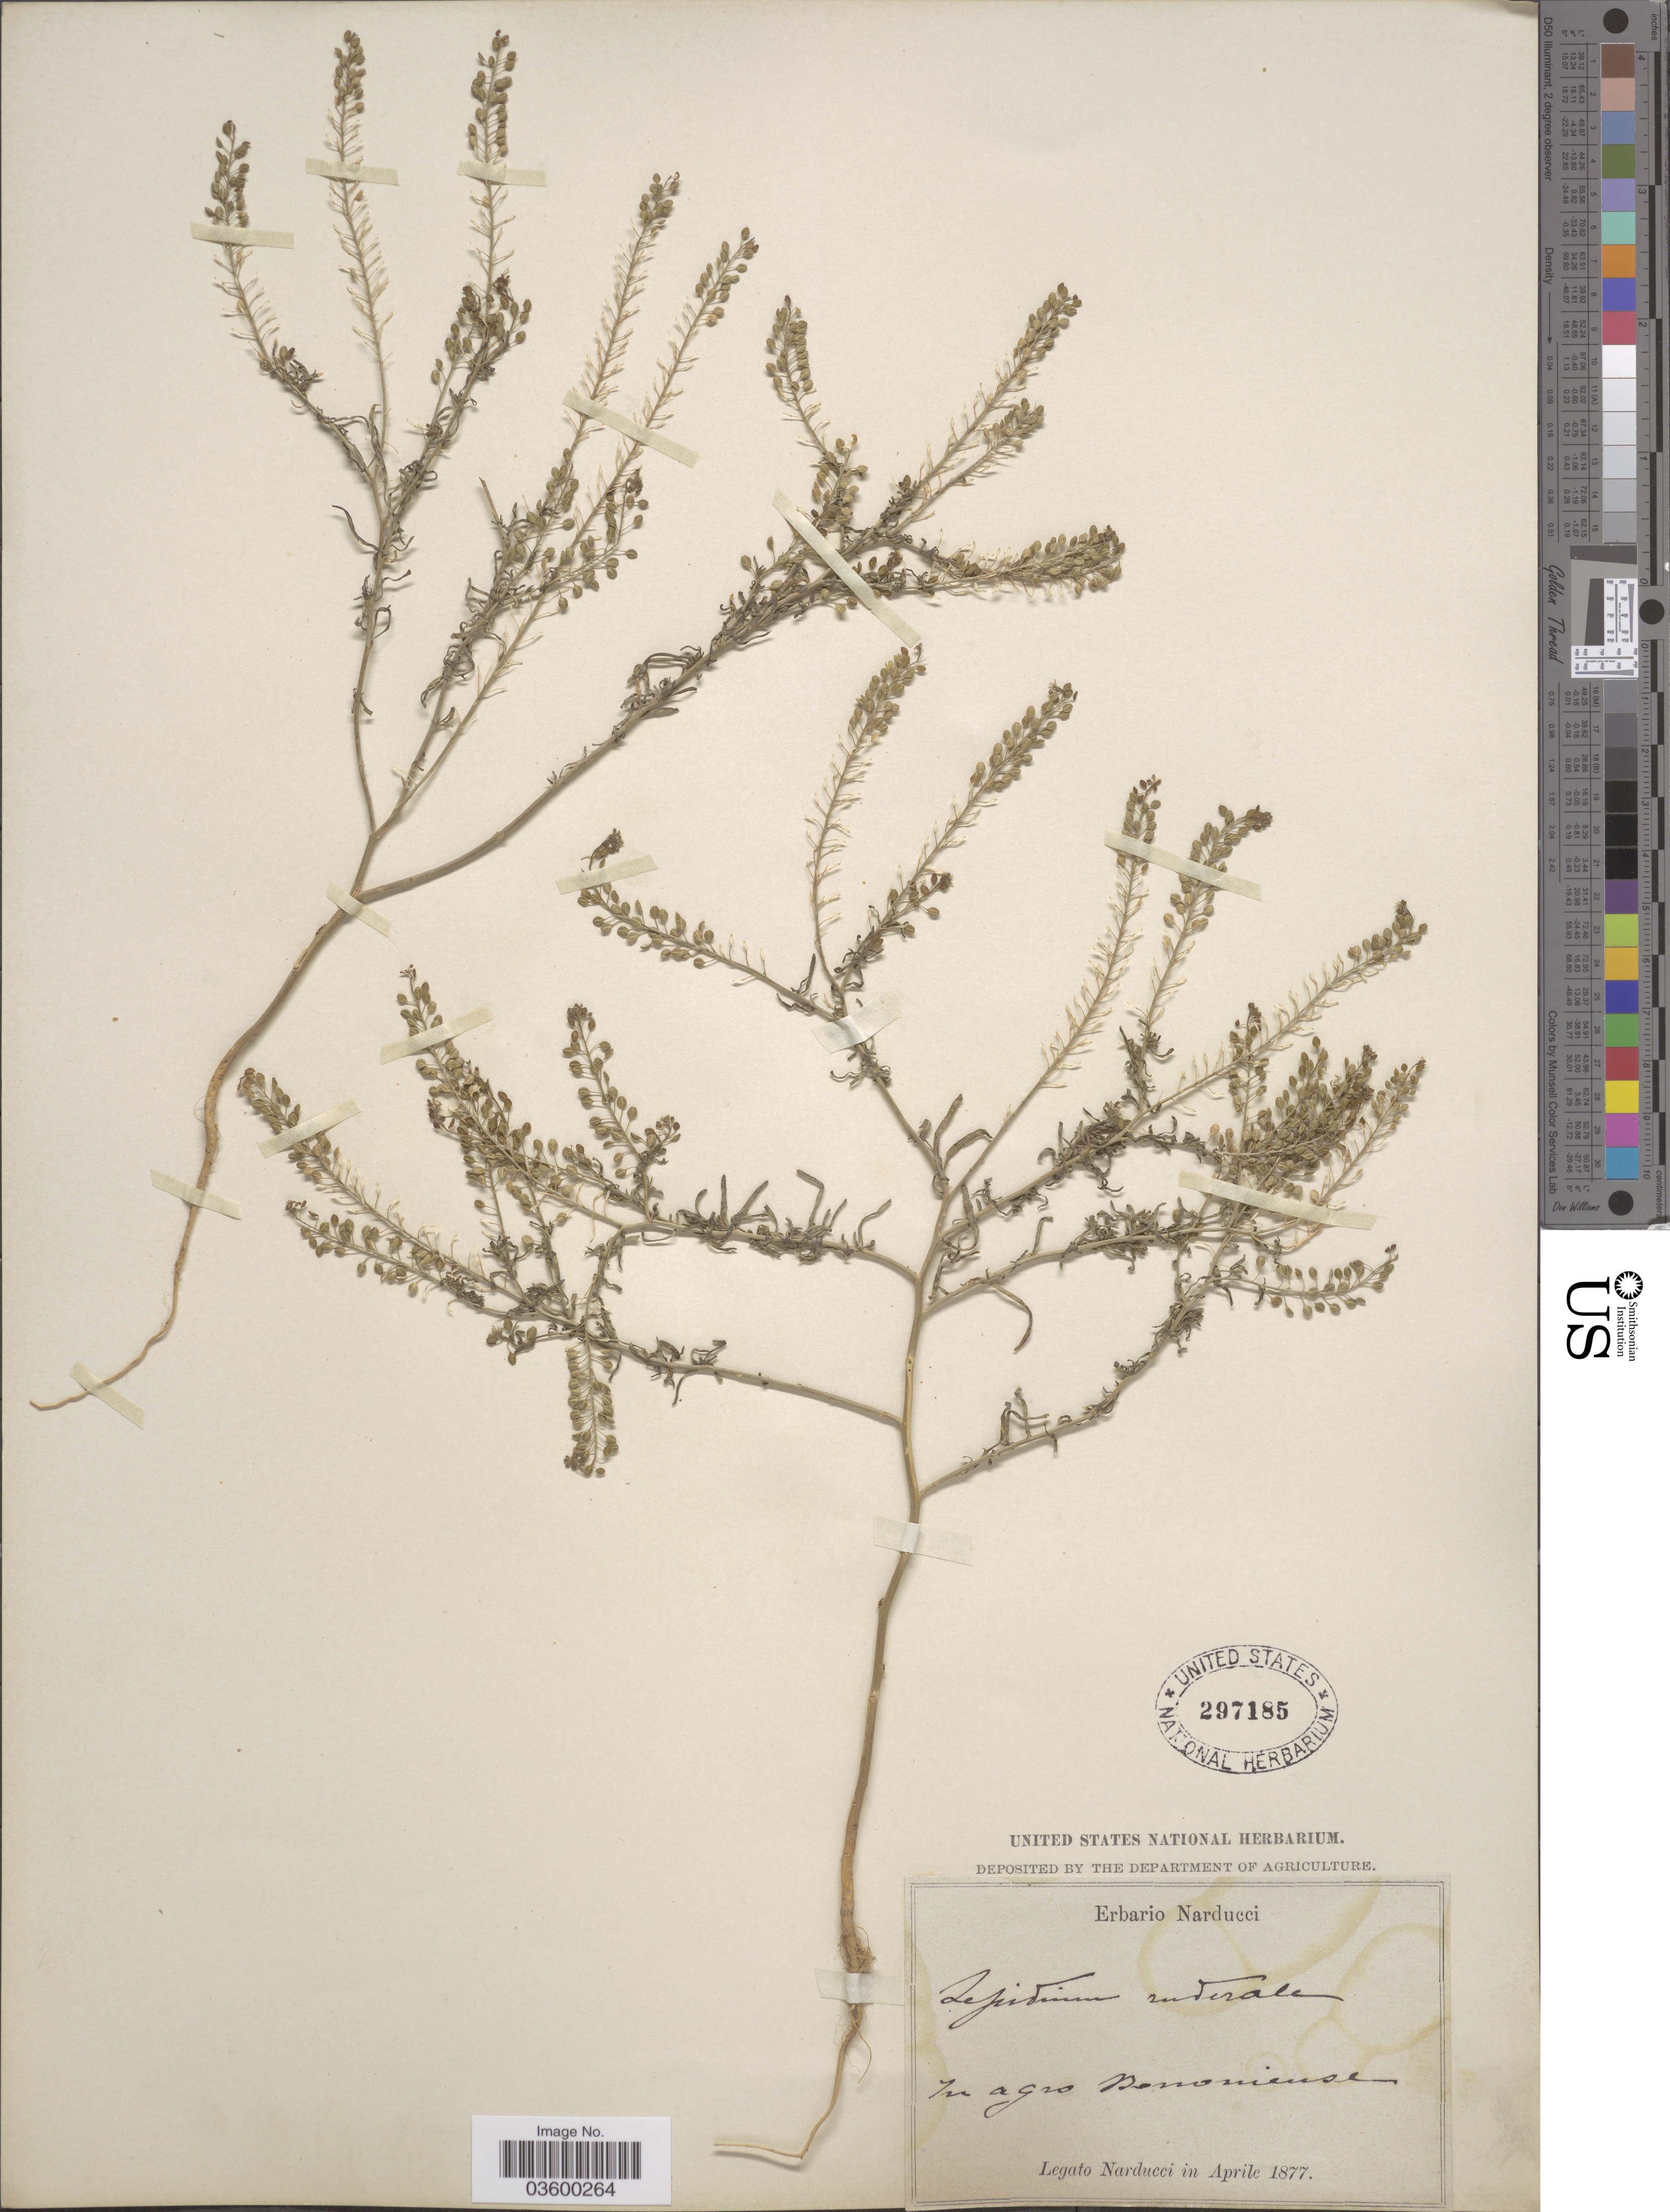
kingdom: Plantae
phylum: Tracheophyta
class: Magnoliopsida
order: Brassicales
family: Brassicaceae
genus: Lepidium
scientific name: Lepidium ruderale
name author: Burm. f.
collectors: -. Narducci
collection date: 1877-04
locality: In agro Benoniense [interpreted].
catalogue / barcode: US 297185